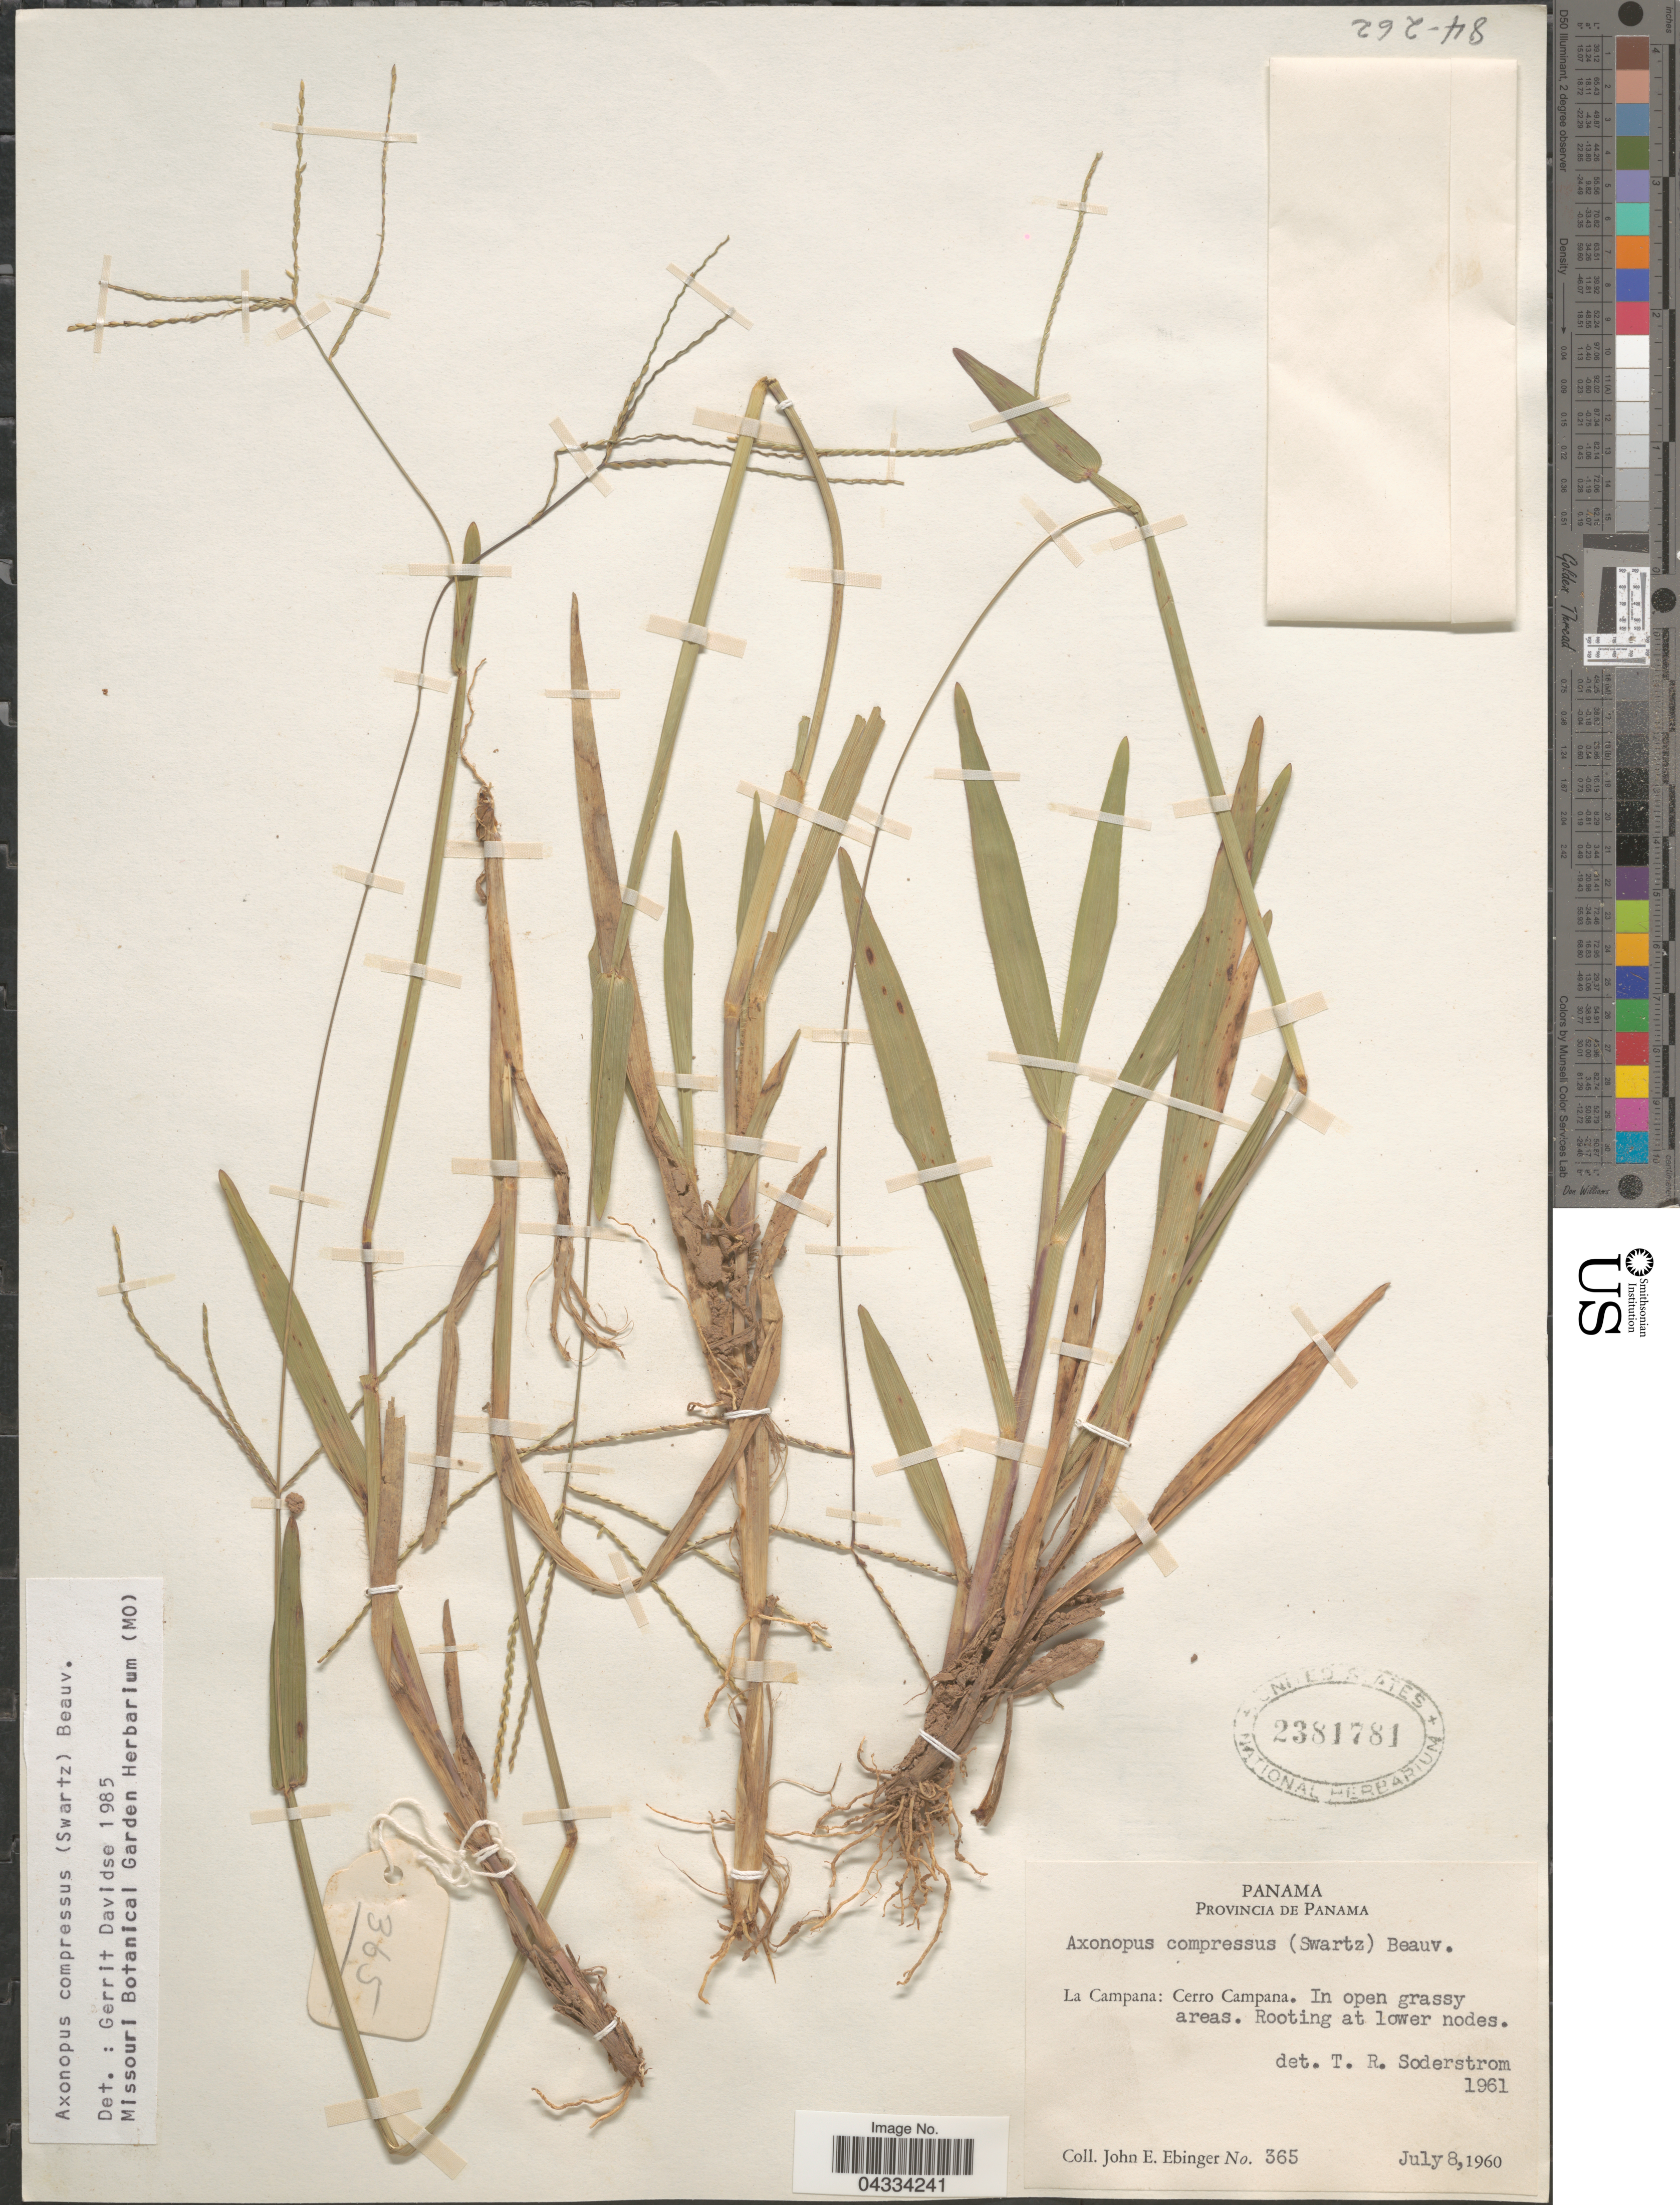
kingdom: Plantae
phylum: Tracheophyta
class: Liliopsida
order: Poales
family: Poaceae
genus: Axonopus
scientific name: Axonopus compressus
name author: (Sw.) P. Beauv.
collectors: J. Ebinger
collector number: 365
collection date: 1960-07-08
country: Panama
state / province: Panamá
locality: La Campana; Cerro Campana. In open grassy areas. Rooting at lower nodes.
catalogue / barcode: US 2381781